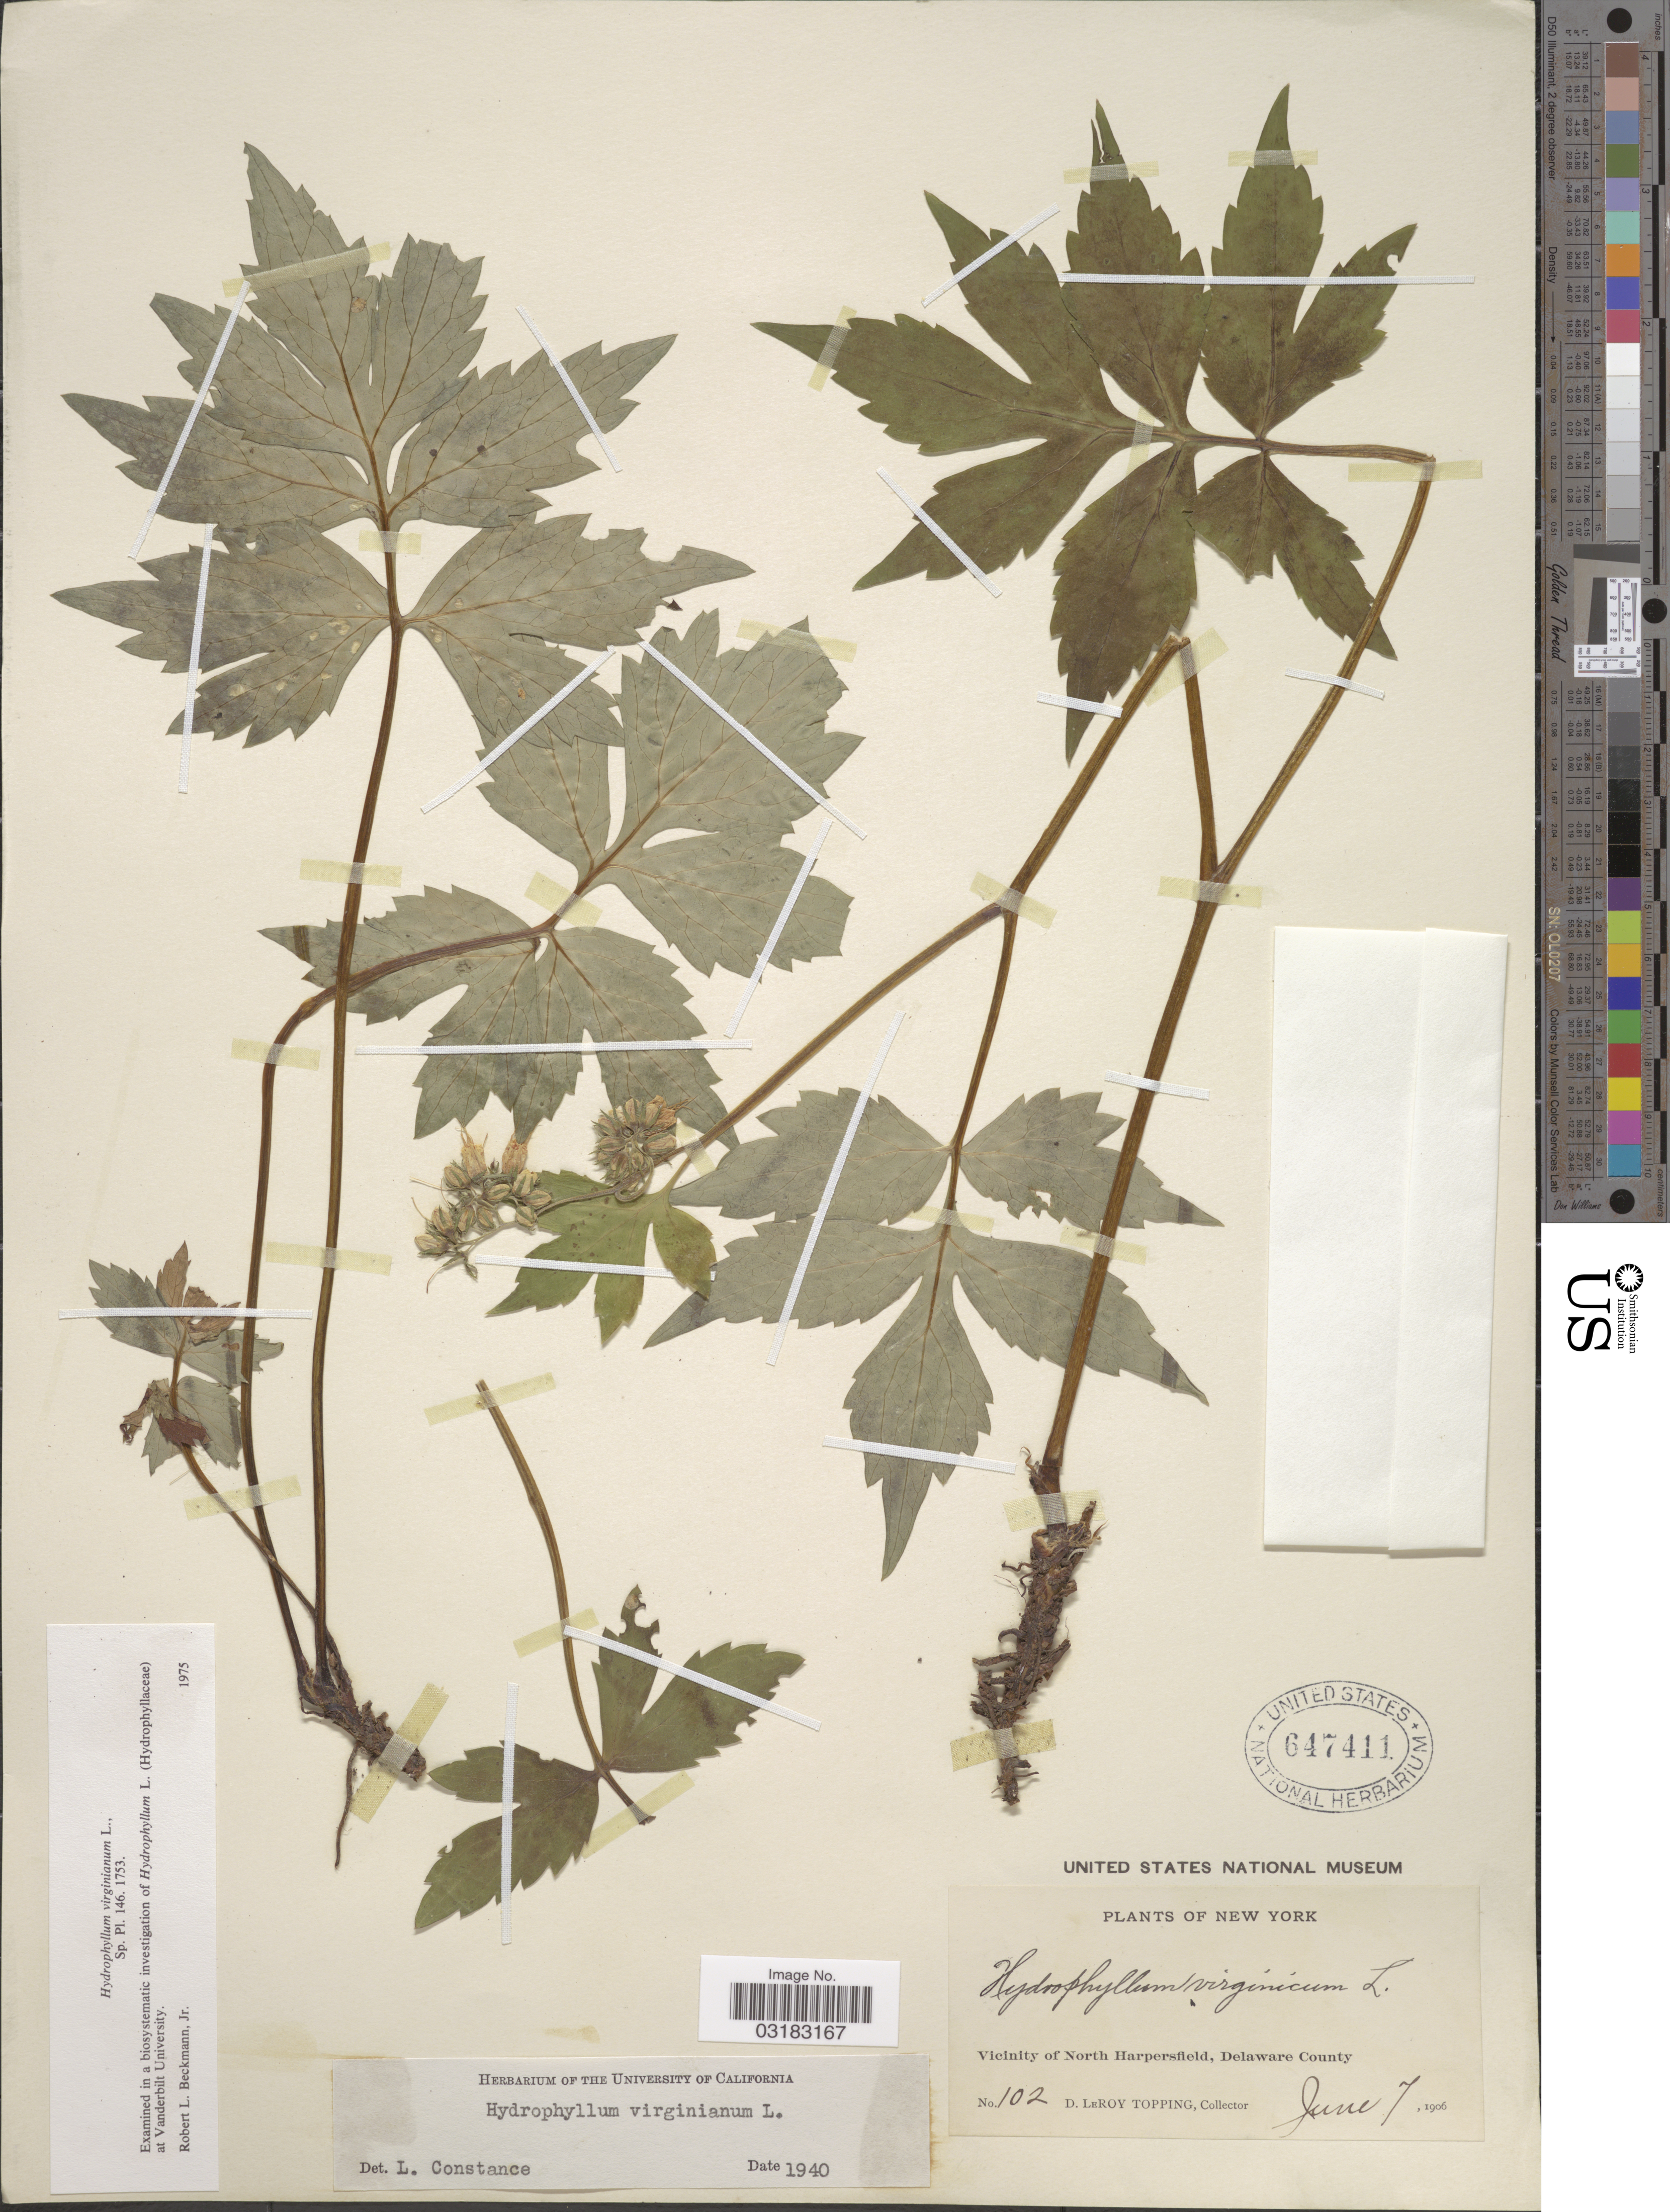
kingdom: Plantae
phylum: Tracheophyta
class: Magnoliopsida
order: Boraginales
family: Hydrophyllaceae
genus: Hydrophyllum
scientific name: Hydrophyllum virginianum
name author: L.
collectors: D. L. Topping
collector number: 102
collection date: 1906-06-07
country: United States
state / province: New York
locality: Vicinity of North Harpersfield, Delaware County.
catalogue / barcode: US 647411